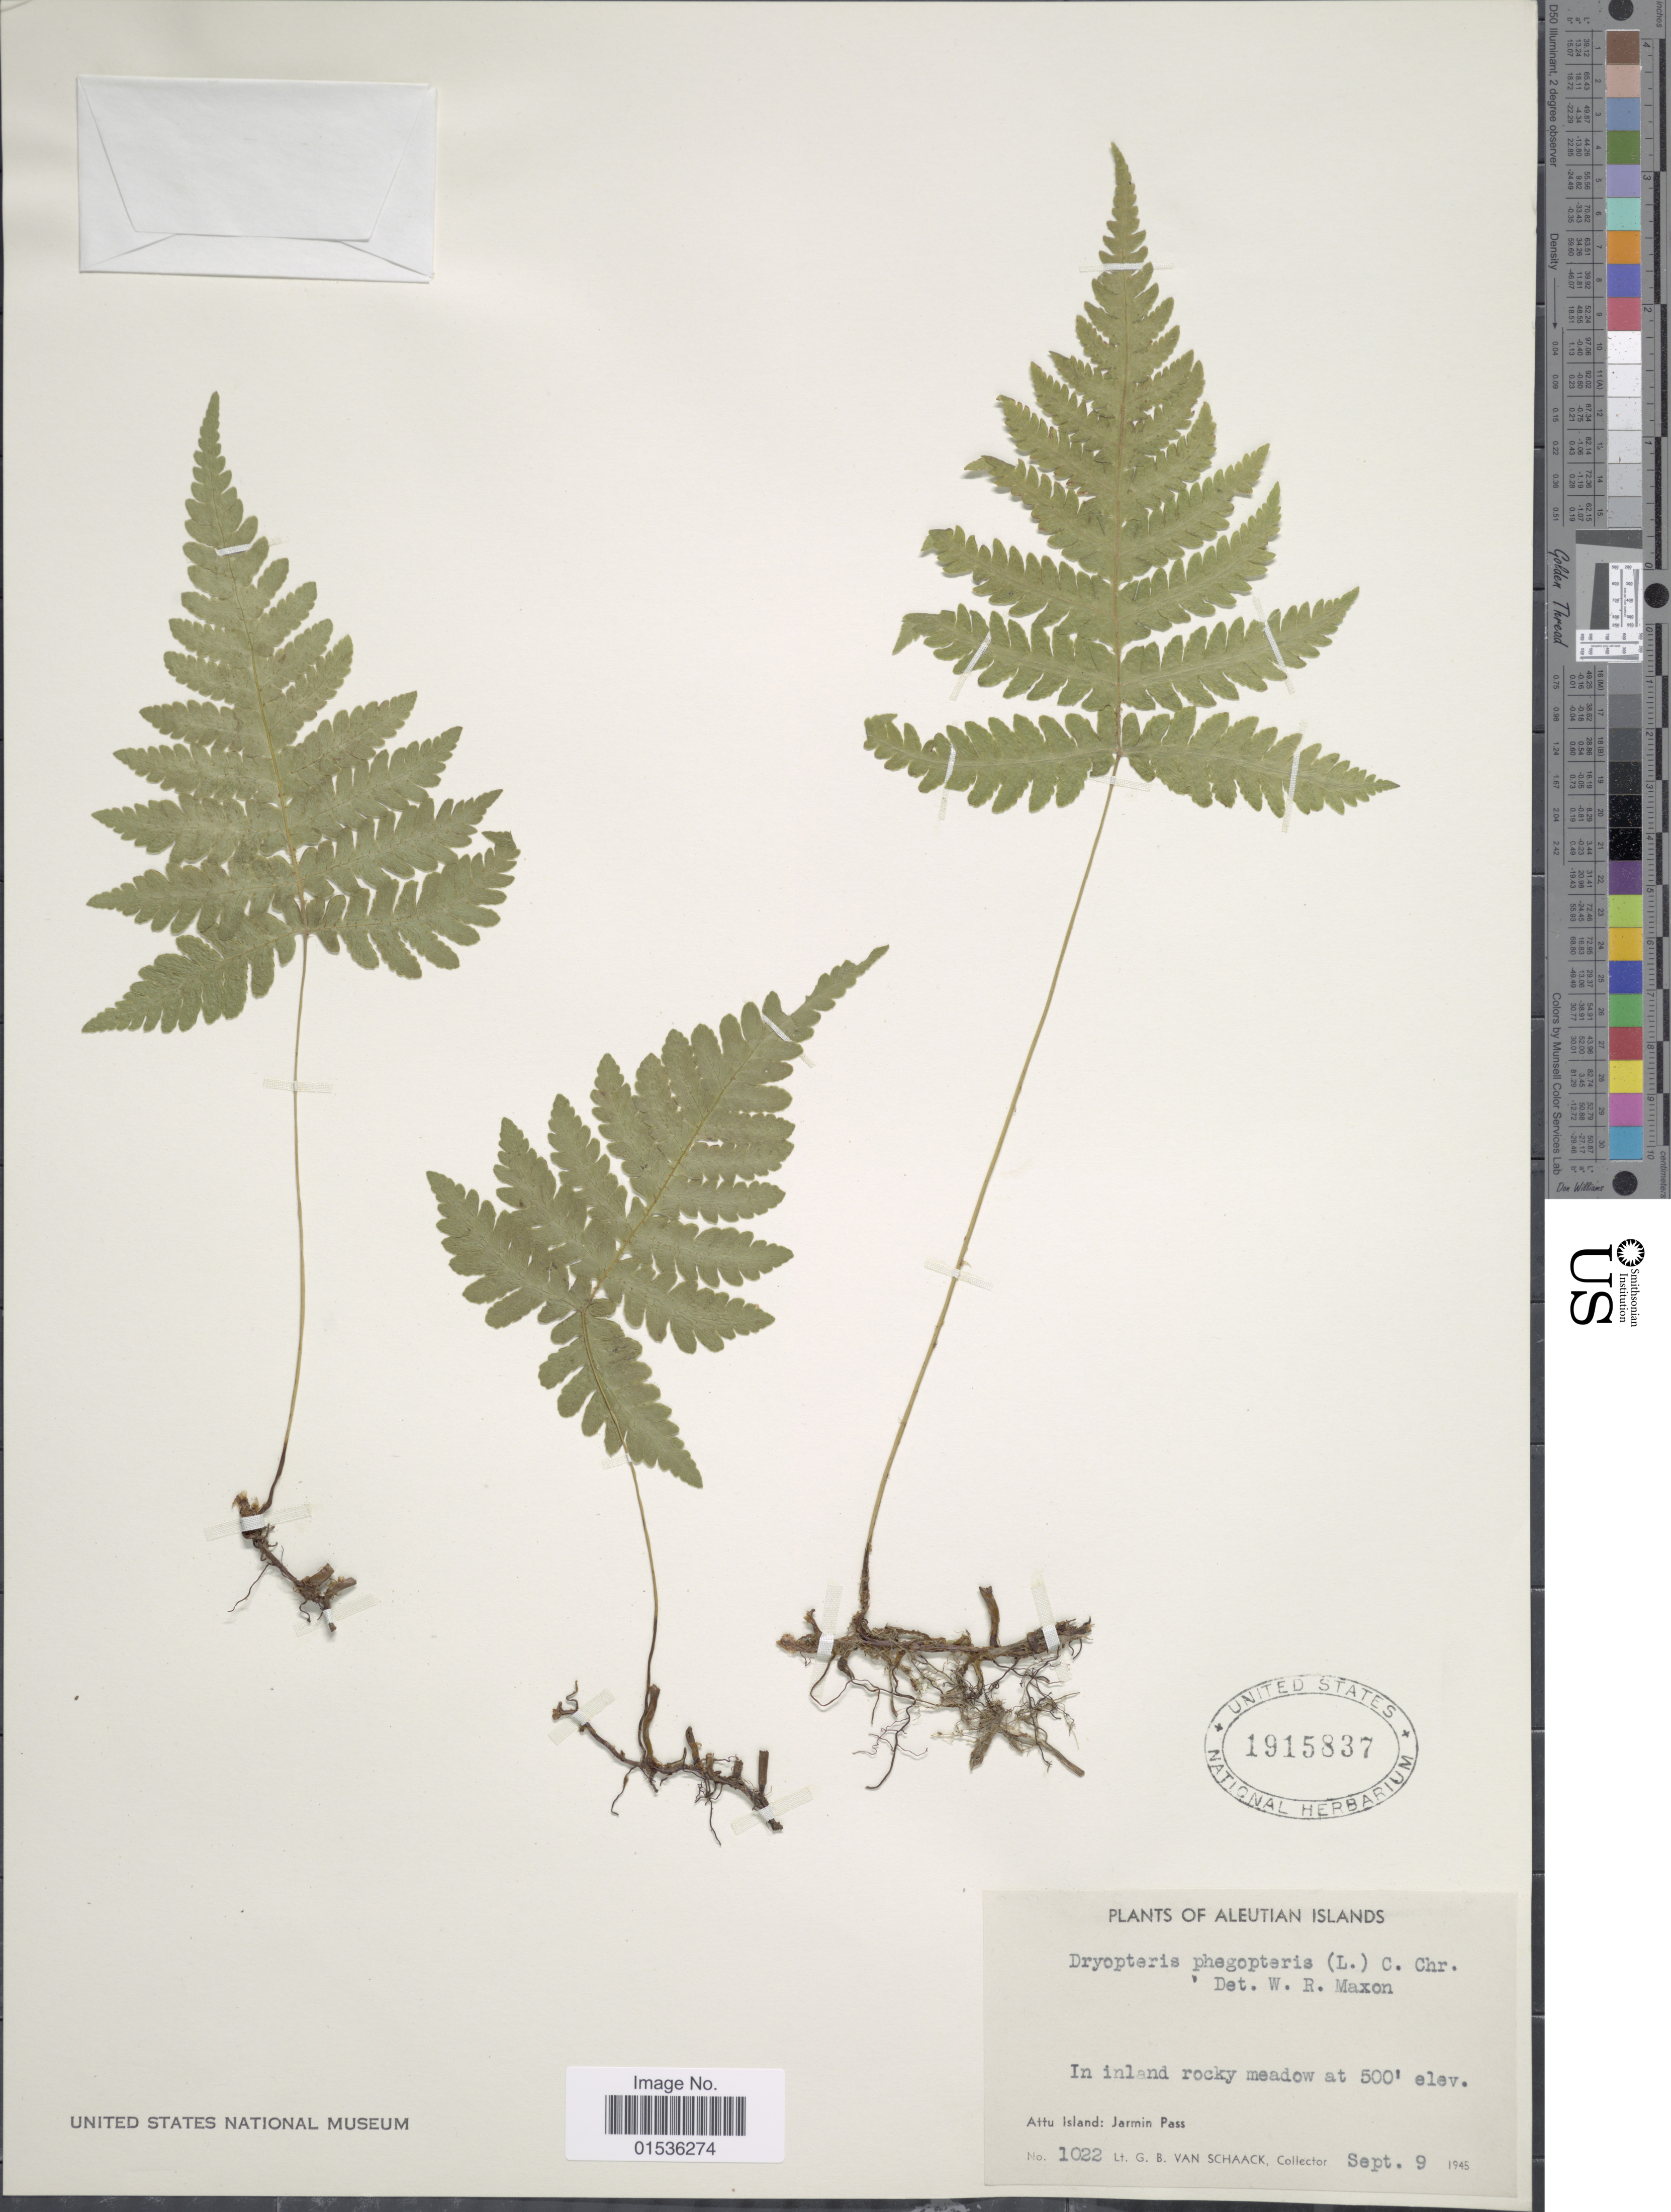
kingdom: Plantae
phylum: Tracheophyta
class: Polypodiopsida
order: Polypodiales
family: Thelypteridaceae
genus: Phegopteris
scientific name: Phegopteris connectilis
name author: (Michx.) Watt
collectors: G. Van Schaack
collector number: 1022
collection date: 1945-09-09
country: United States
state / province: Alaska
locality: Aleutian Islands, Attu Island: Jarmin Pass.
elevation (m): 500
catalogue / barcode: US 1915837